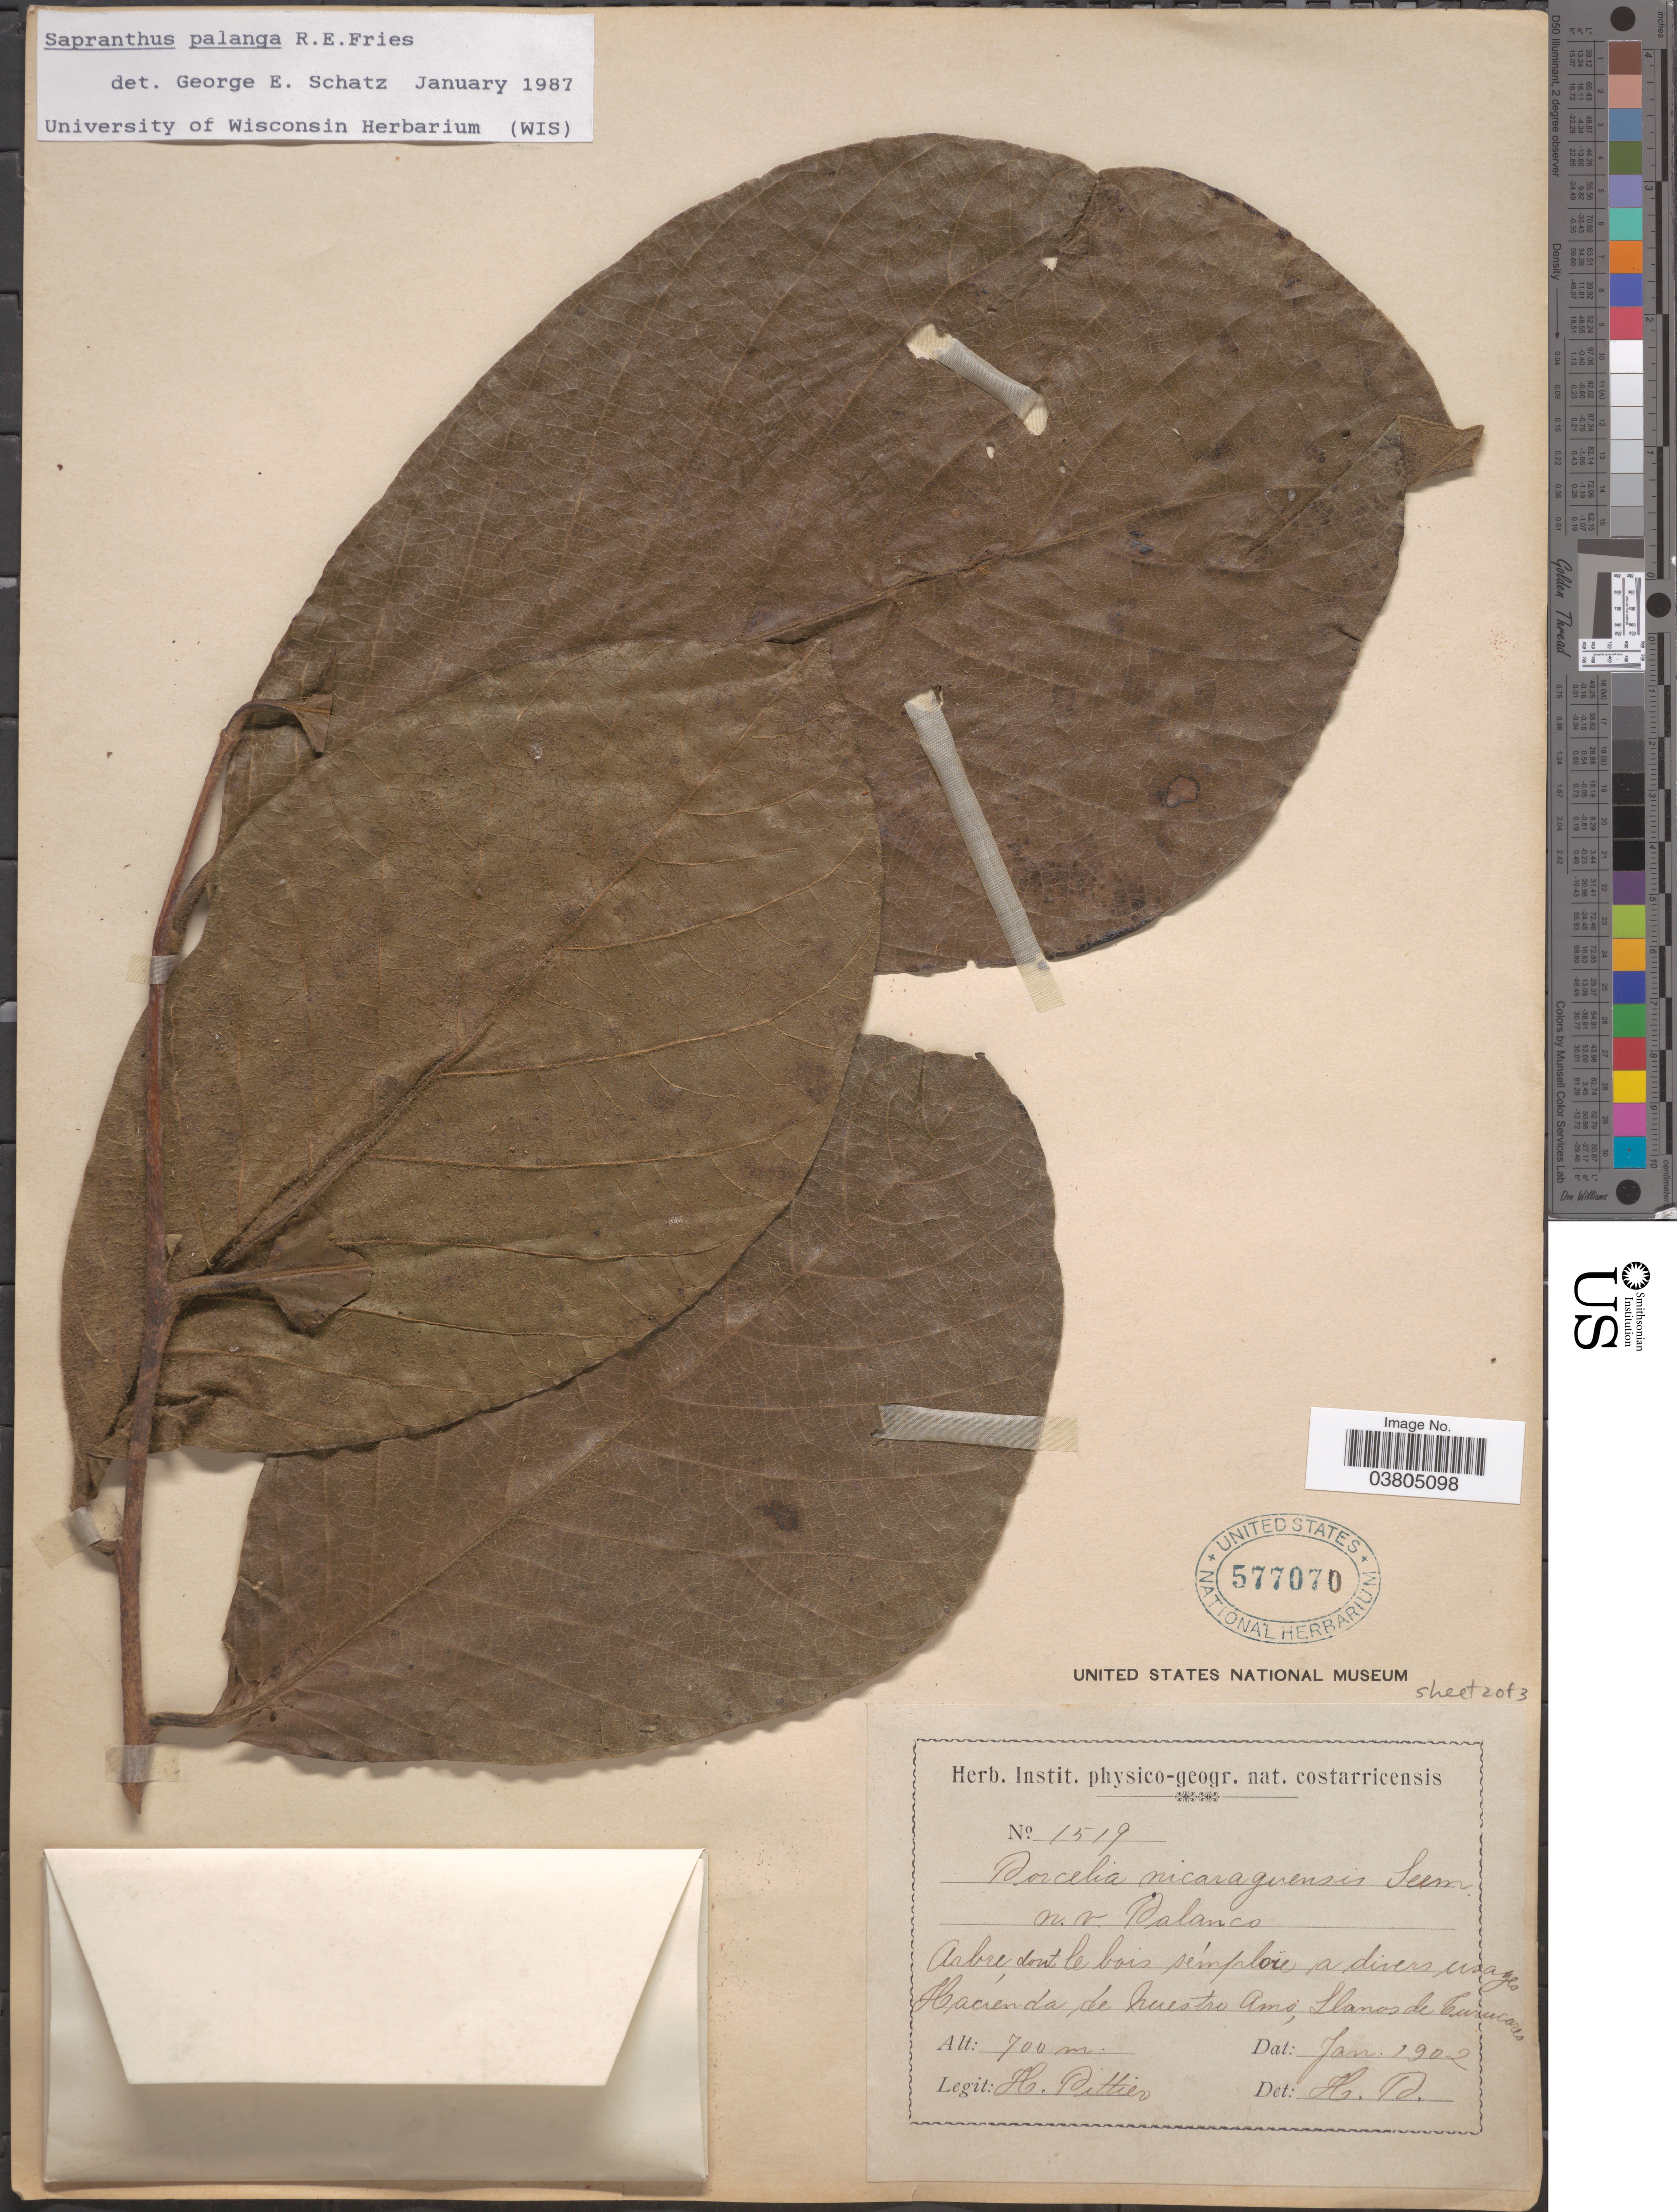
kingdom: Plantae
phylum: Tracheophyta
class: Magnoliopsida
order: Magnoliales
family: Annonaceae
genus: Sapranthus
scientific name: Sapranthus palanga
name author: R.E. Fr.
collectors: H. F. Pittier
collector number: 1519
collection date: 1902-01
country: Costa Rica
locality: Hacienda de Nuestro Amo, Llanos de Turucares.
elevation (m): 700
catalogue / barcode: US 577070